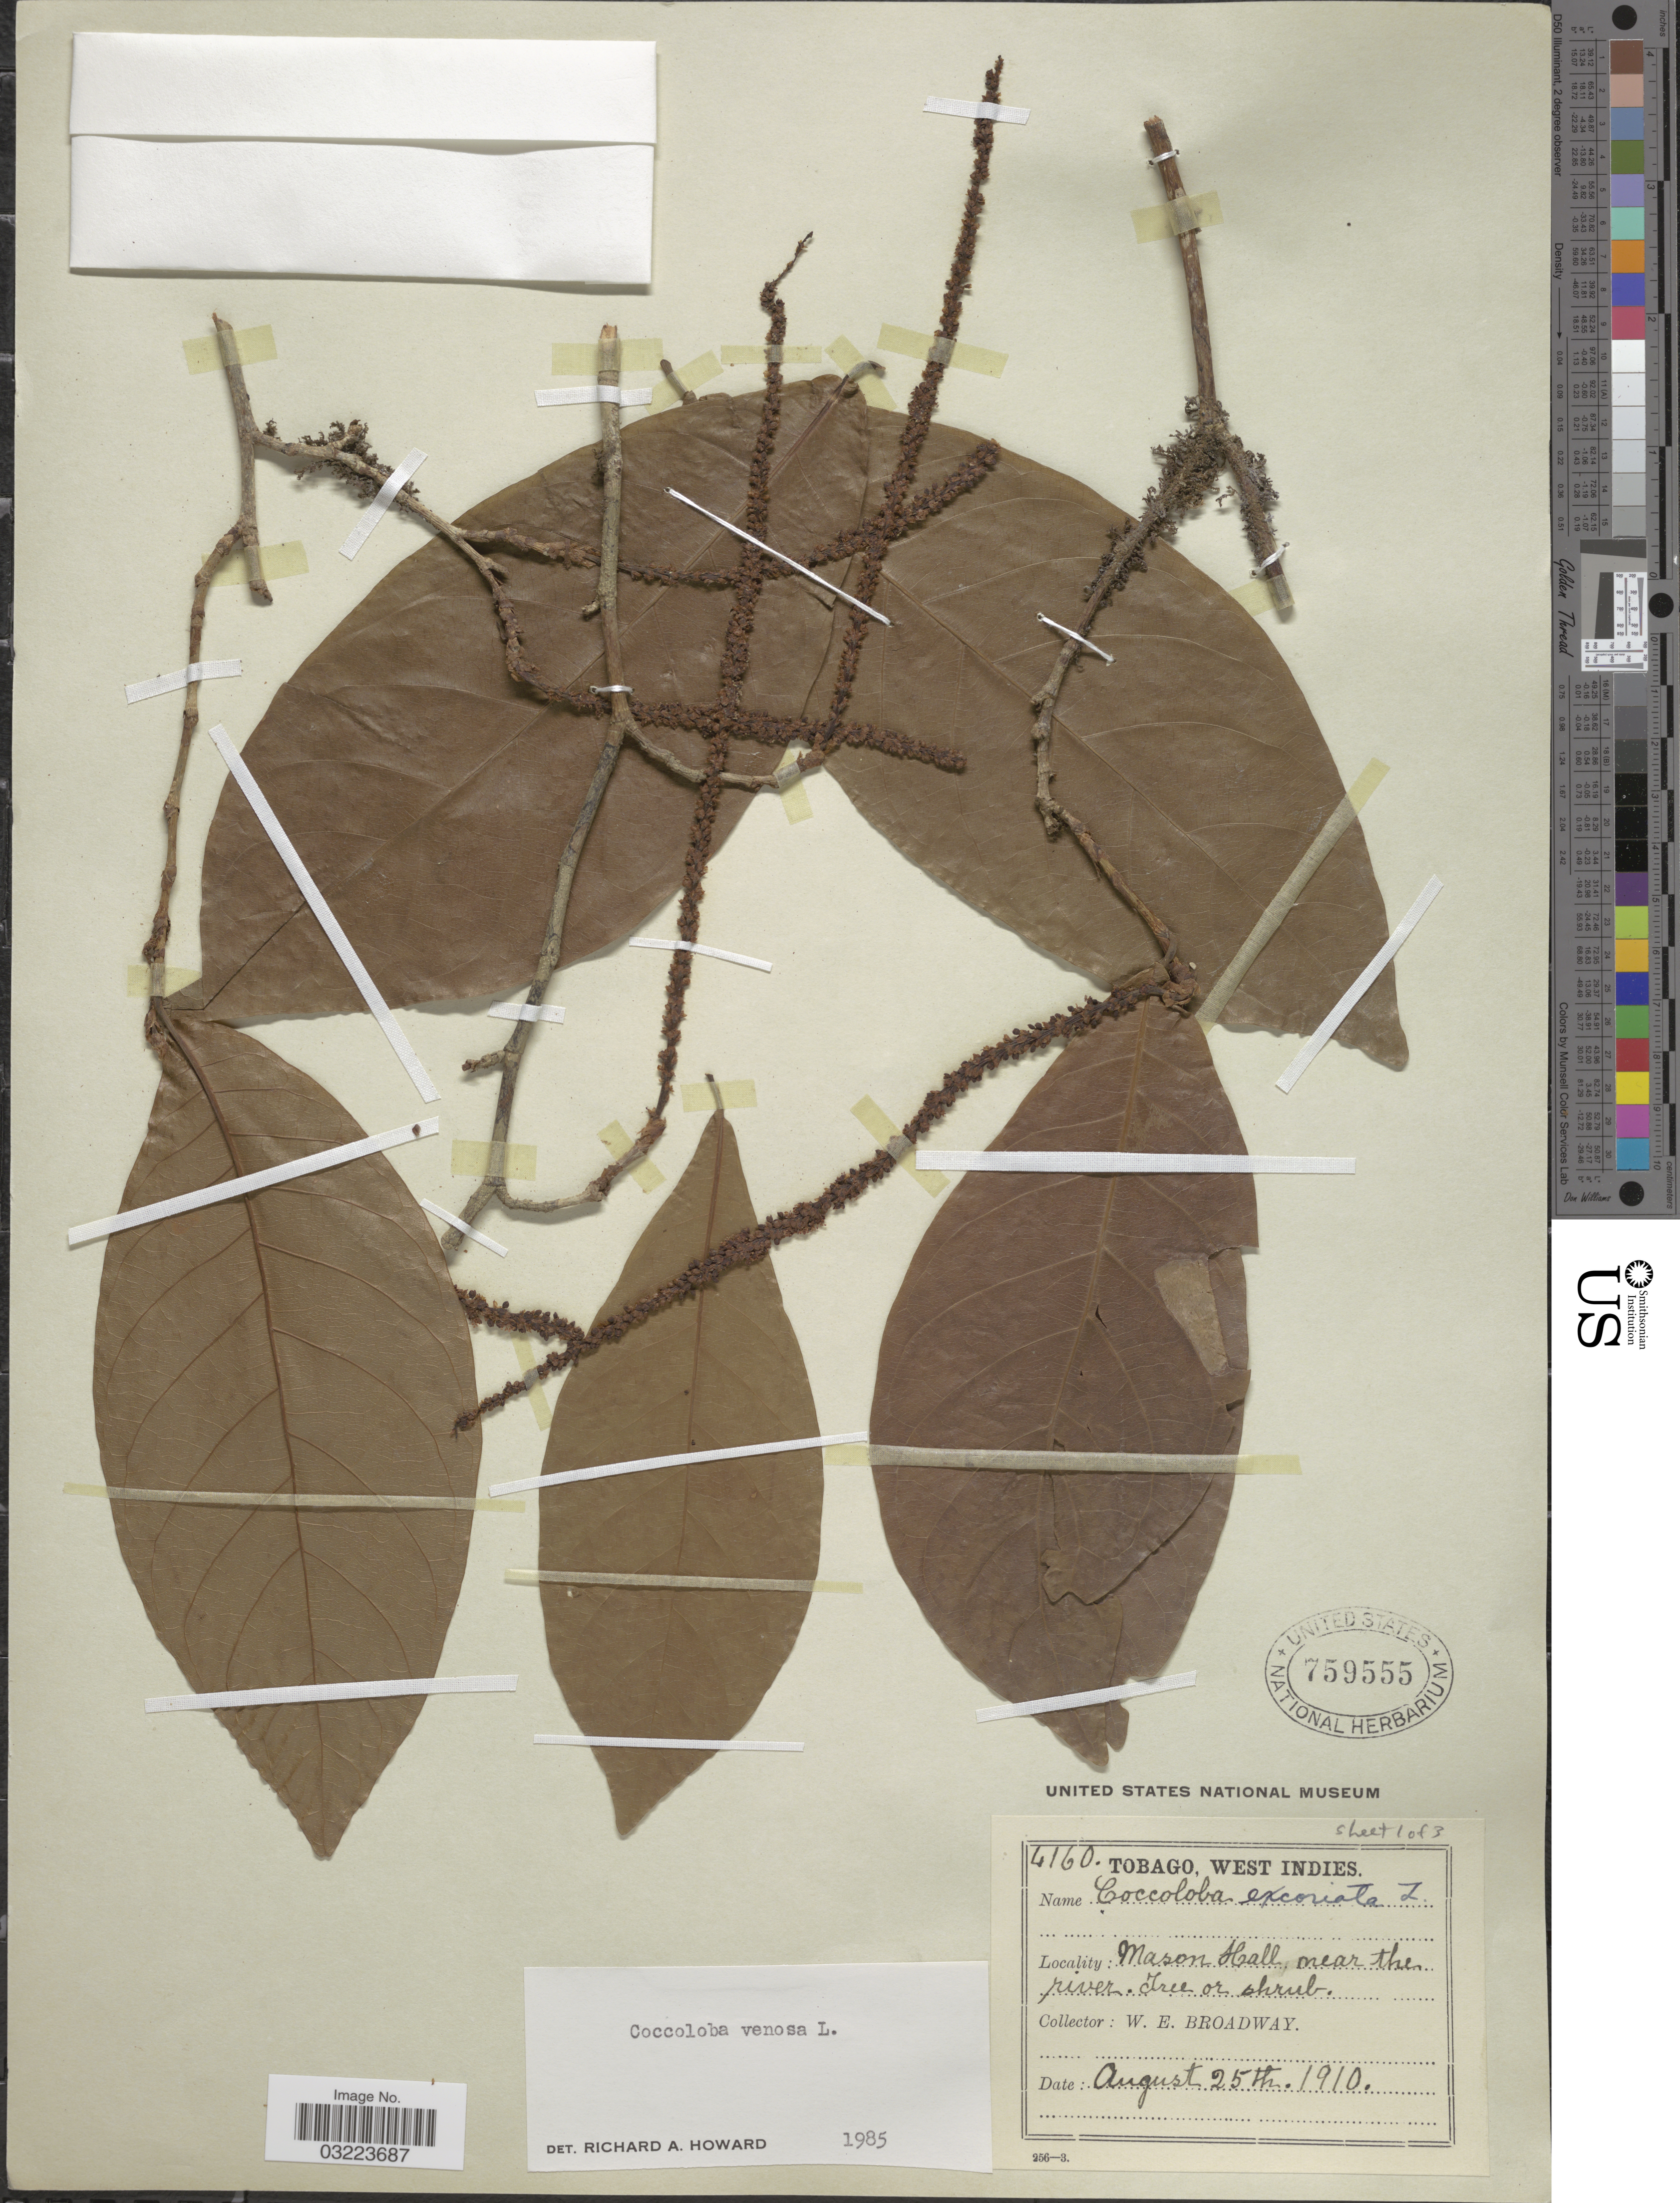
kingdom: Plantae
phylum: Tracheophyta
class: Magnoliopsida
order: Caryophyllales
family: Polygonaceae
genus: Coccoloba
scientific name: Coccoloba venosa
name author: L.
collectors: W. E. Broadway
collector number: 4160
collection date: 1910-08-25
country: Trinidad and Tobago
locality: Tobago, West Indies. Mason Hall, near the river.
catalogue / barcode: US 759555